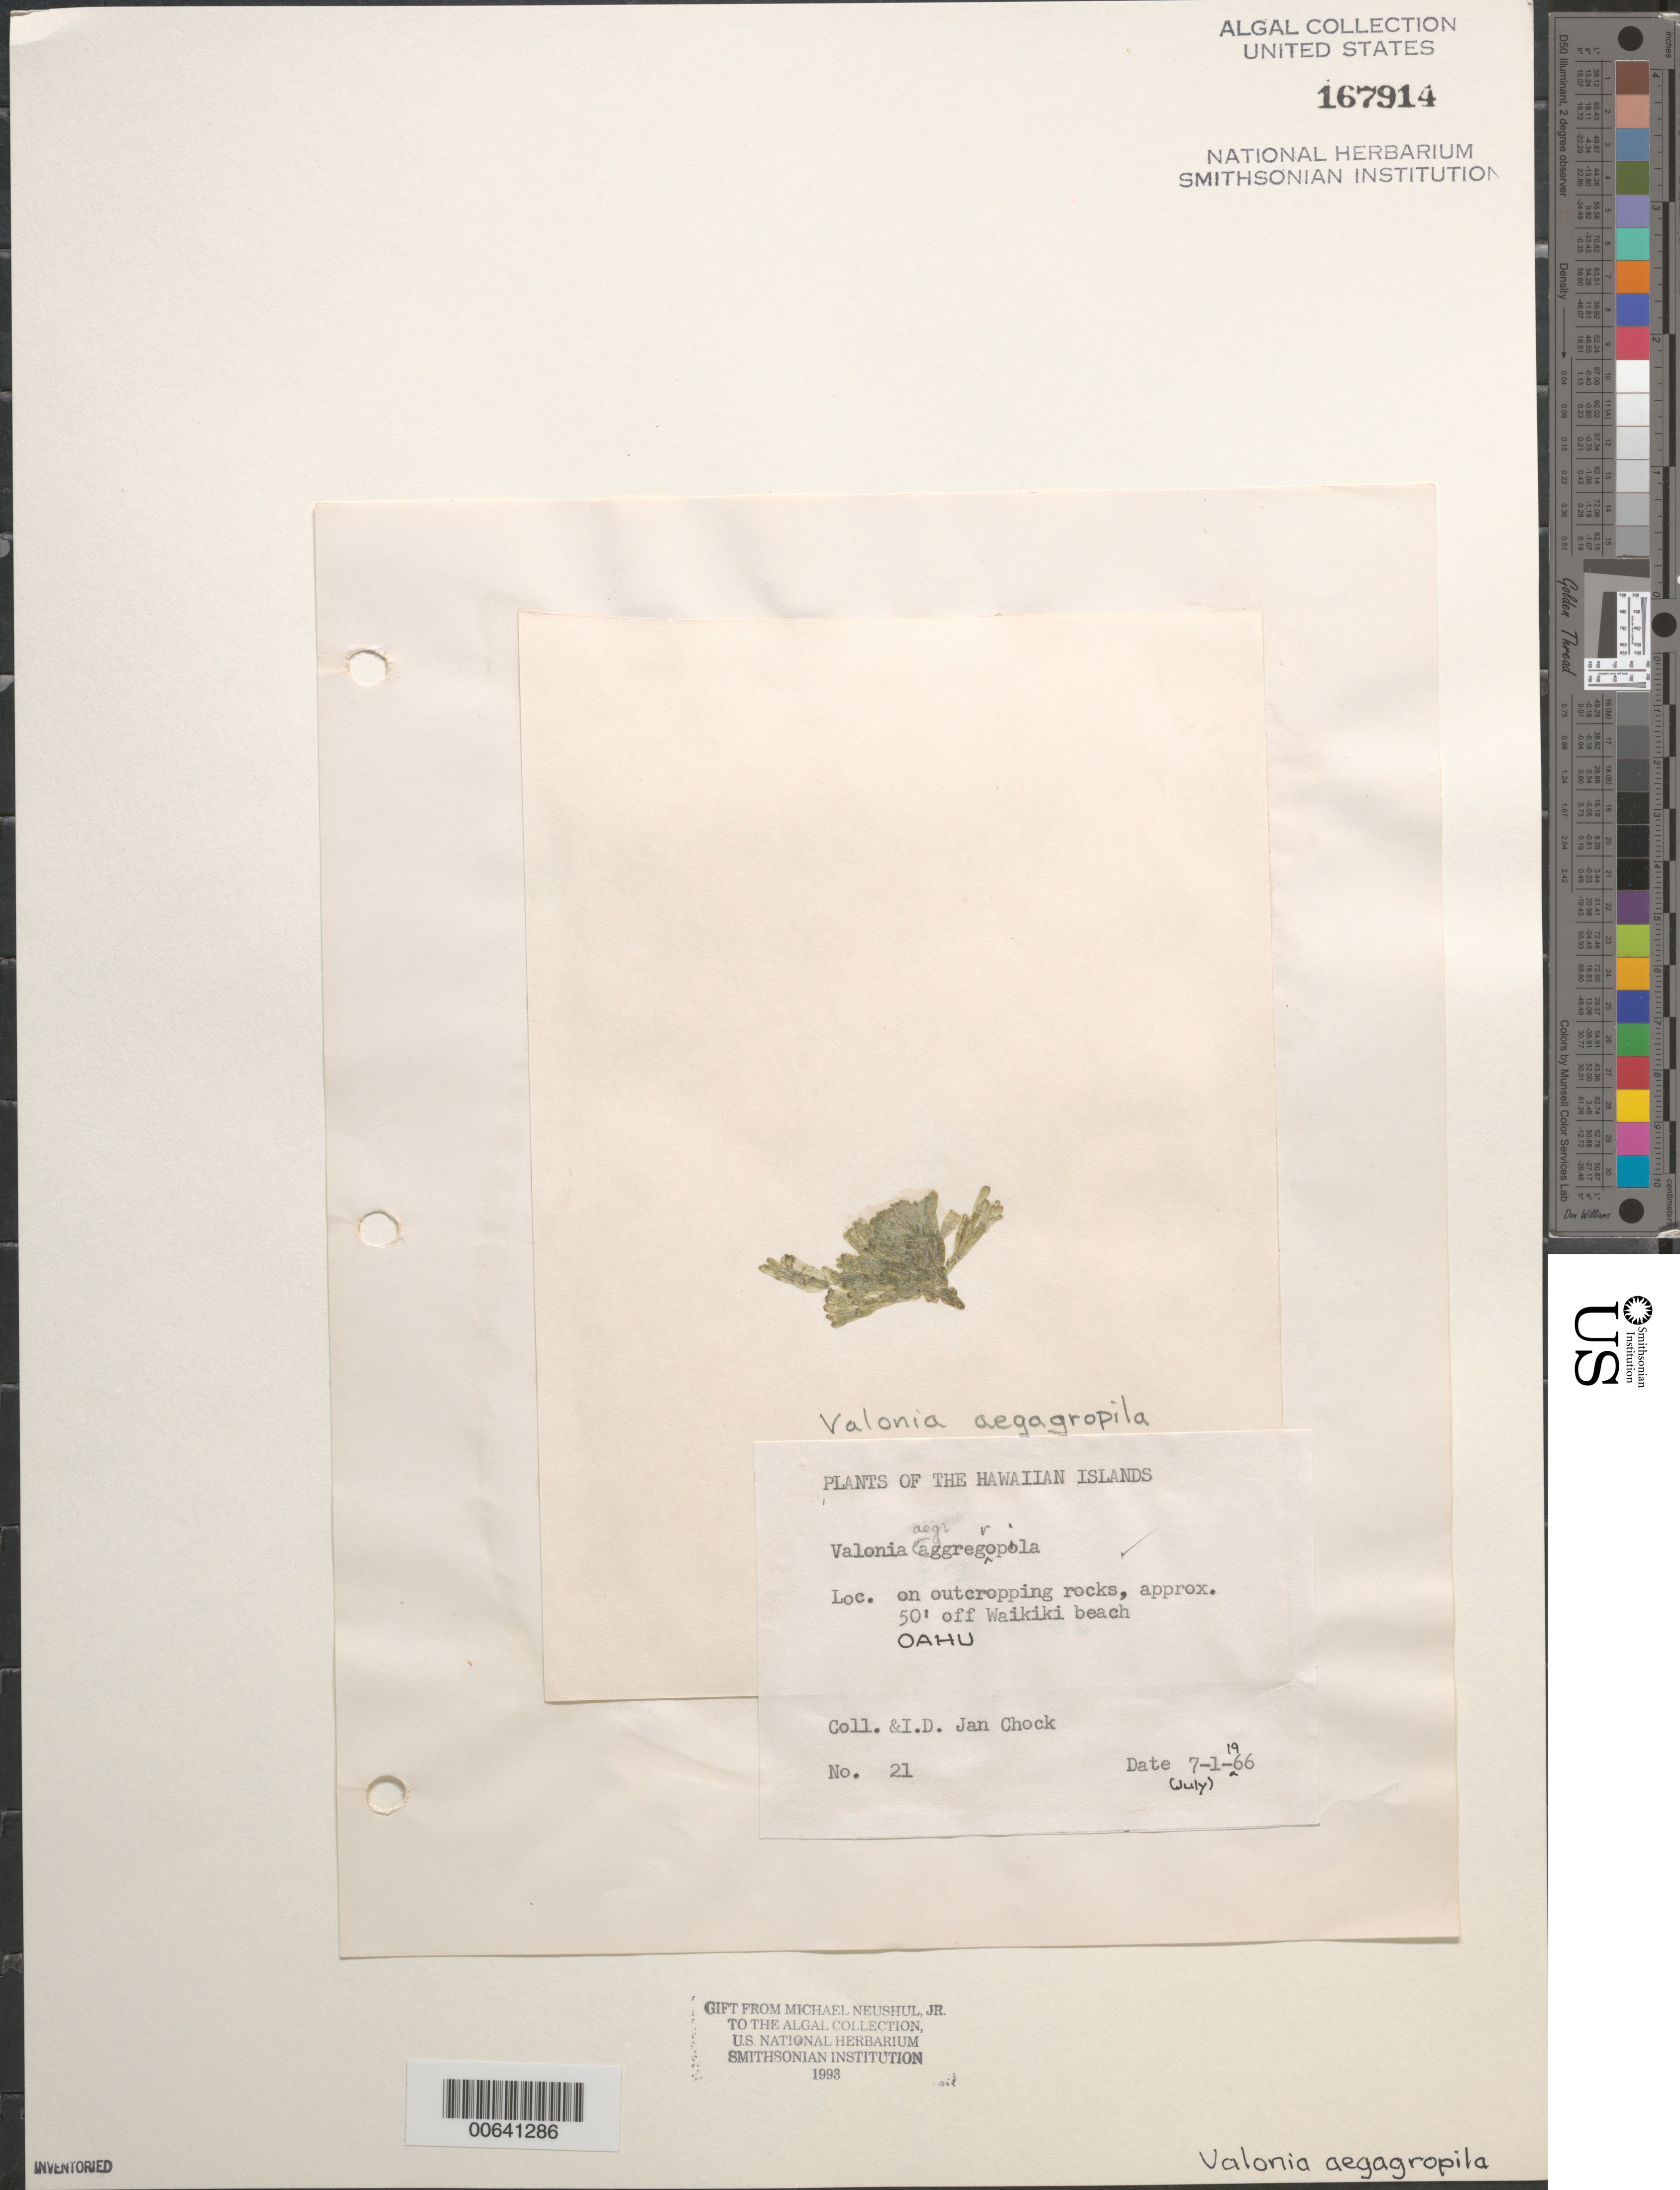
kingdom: Plantae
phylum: Chlorophyta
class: Ulvophyceae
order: Siphonocladales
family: Valoniaceae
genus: Valonia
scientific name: Valonia aegagropila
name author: C. Agardh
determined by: Chock, Jan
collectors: J. Chock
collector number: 21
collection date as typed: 01 Jul 1966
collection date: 1966-07-01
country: United States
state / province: Hawaii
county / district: Honolulu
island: Oahu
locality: Off Waikiki Beach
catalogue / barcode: US 167914